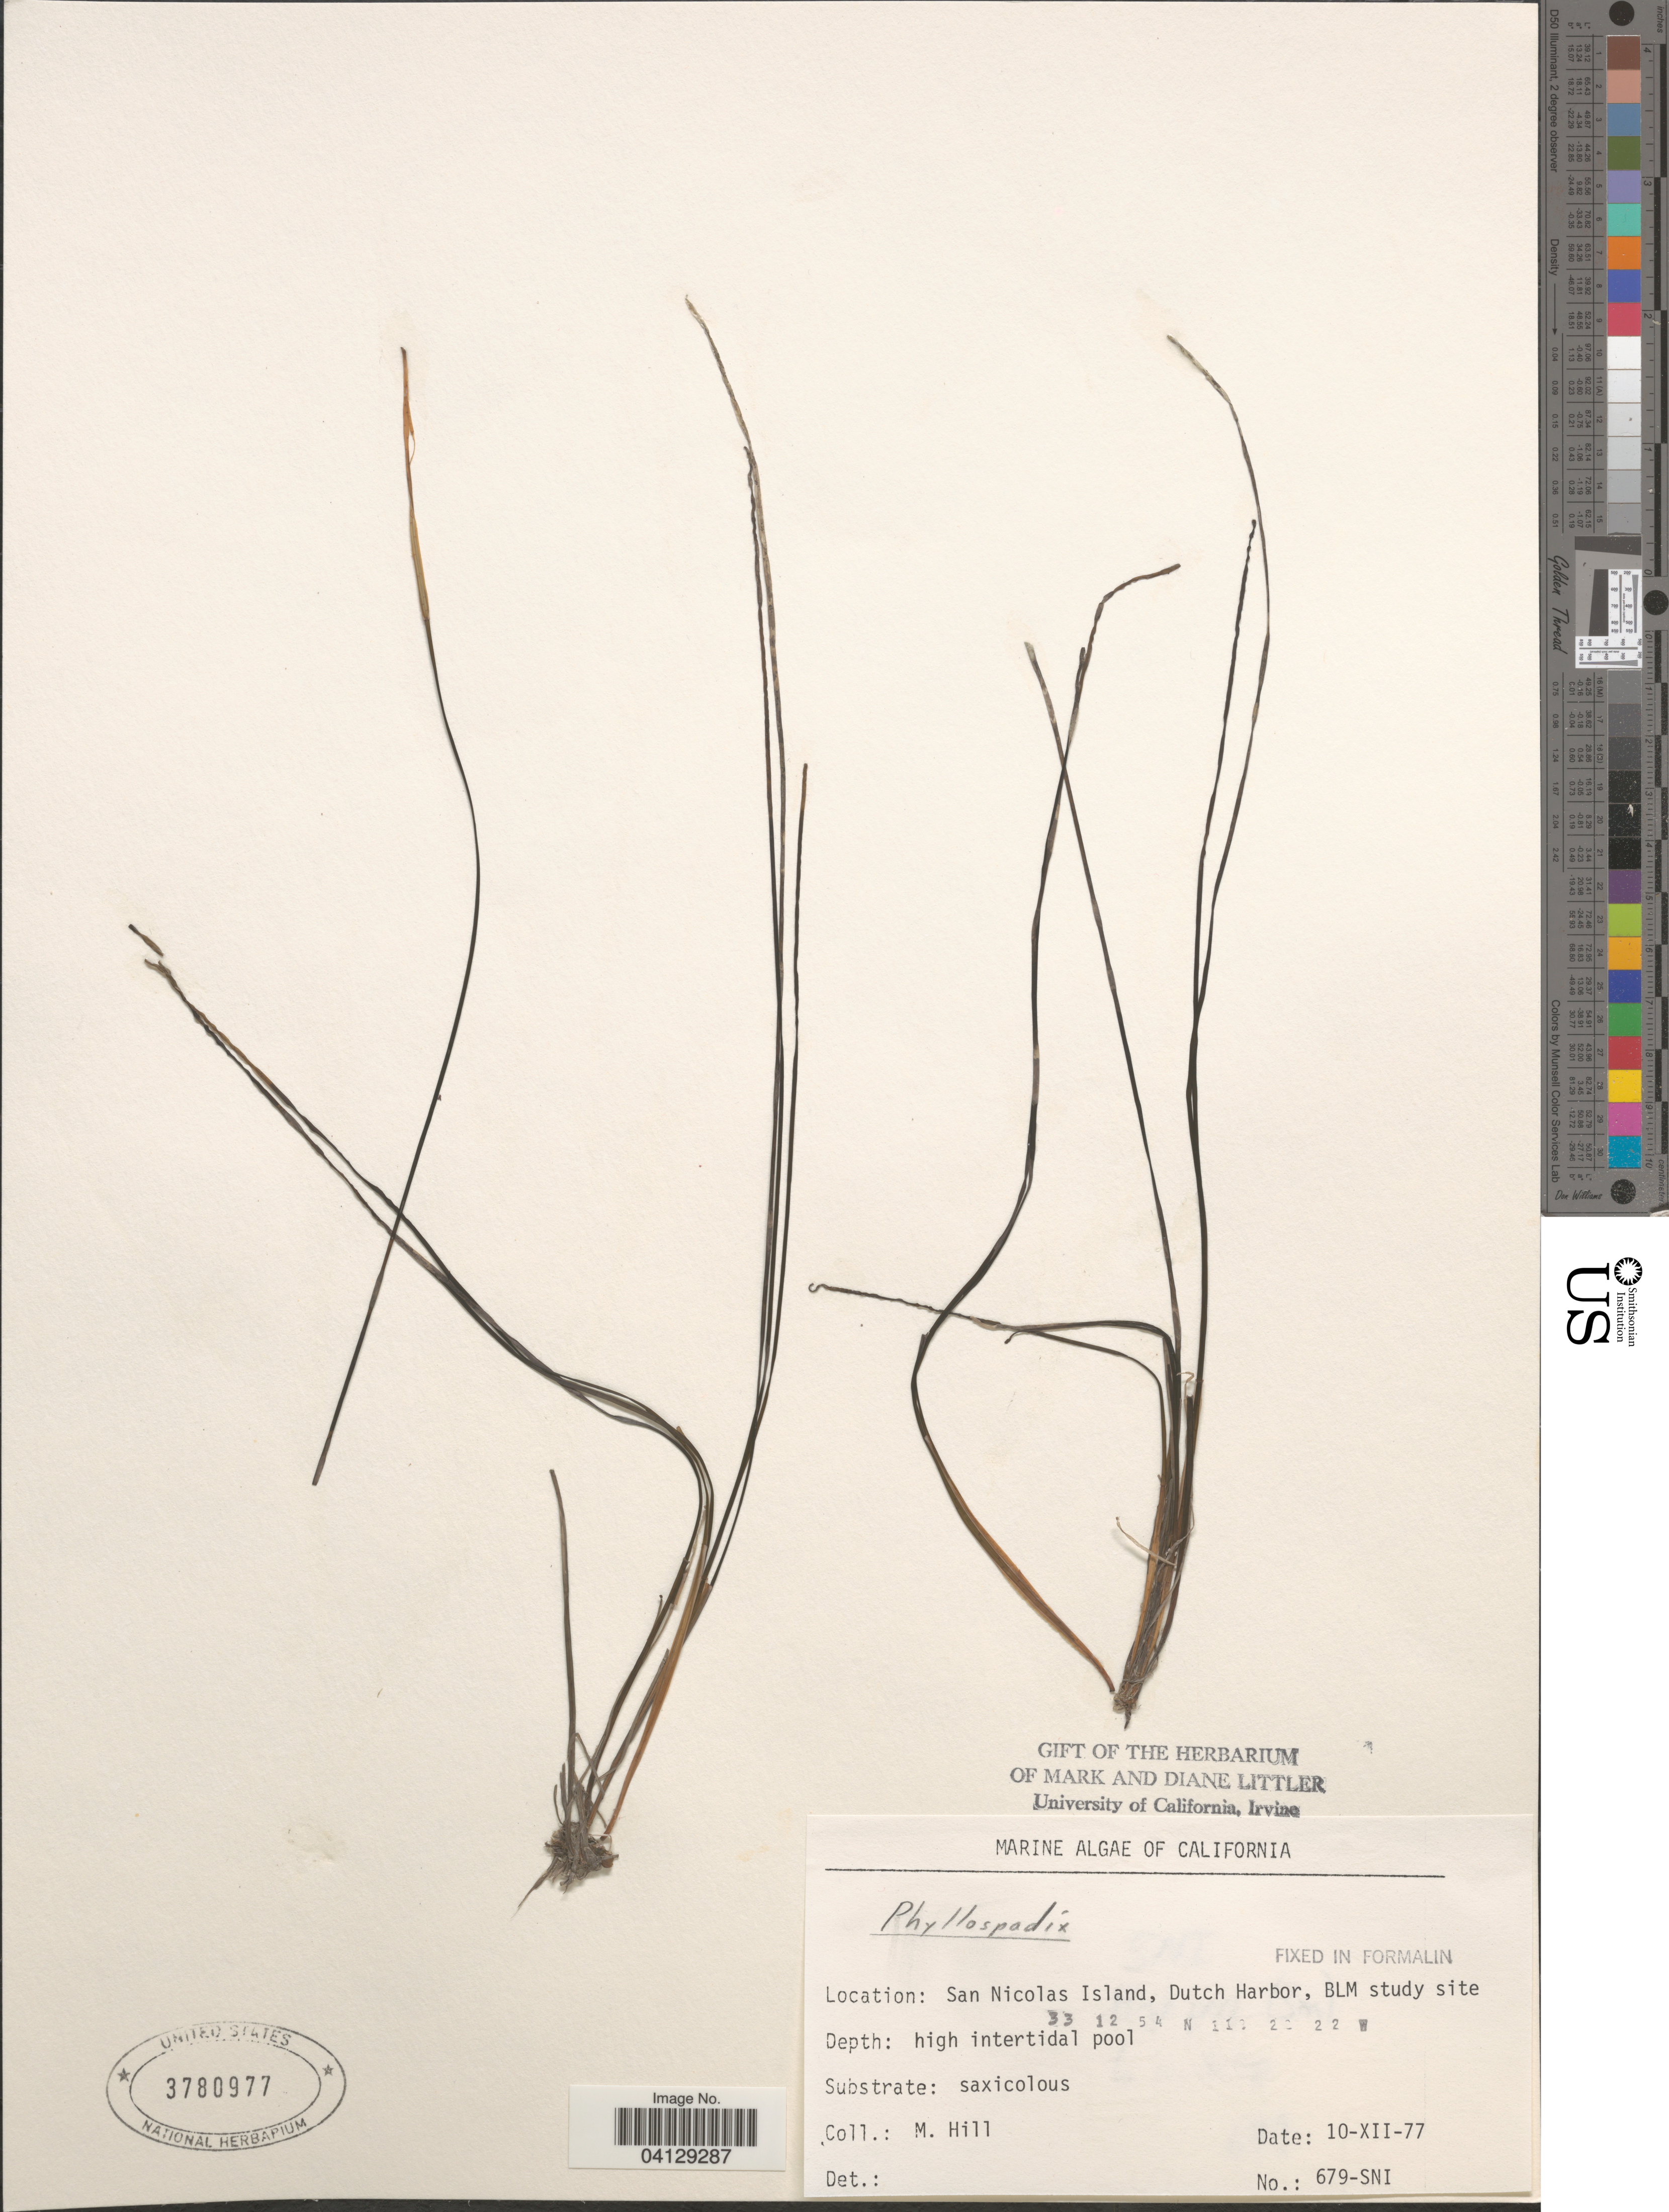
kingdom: Plantae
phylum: Tracheophyta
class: Liliopsida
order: Alismatales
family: Zosteraceae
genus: Phyllospadix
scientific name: Phyllospadix sp.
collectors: M. Hill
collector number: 679-SNI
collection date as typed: Transcribed d/m/y: 10/12/77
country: United States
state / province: California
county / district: Ventura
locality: San Nicolas Island, Dutch Harbor, BLM study site.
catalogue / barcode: US 3780977